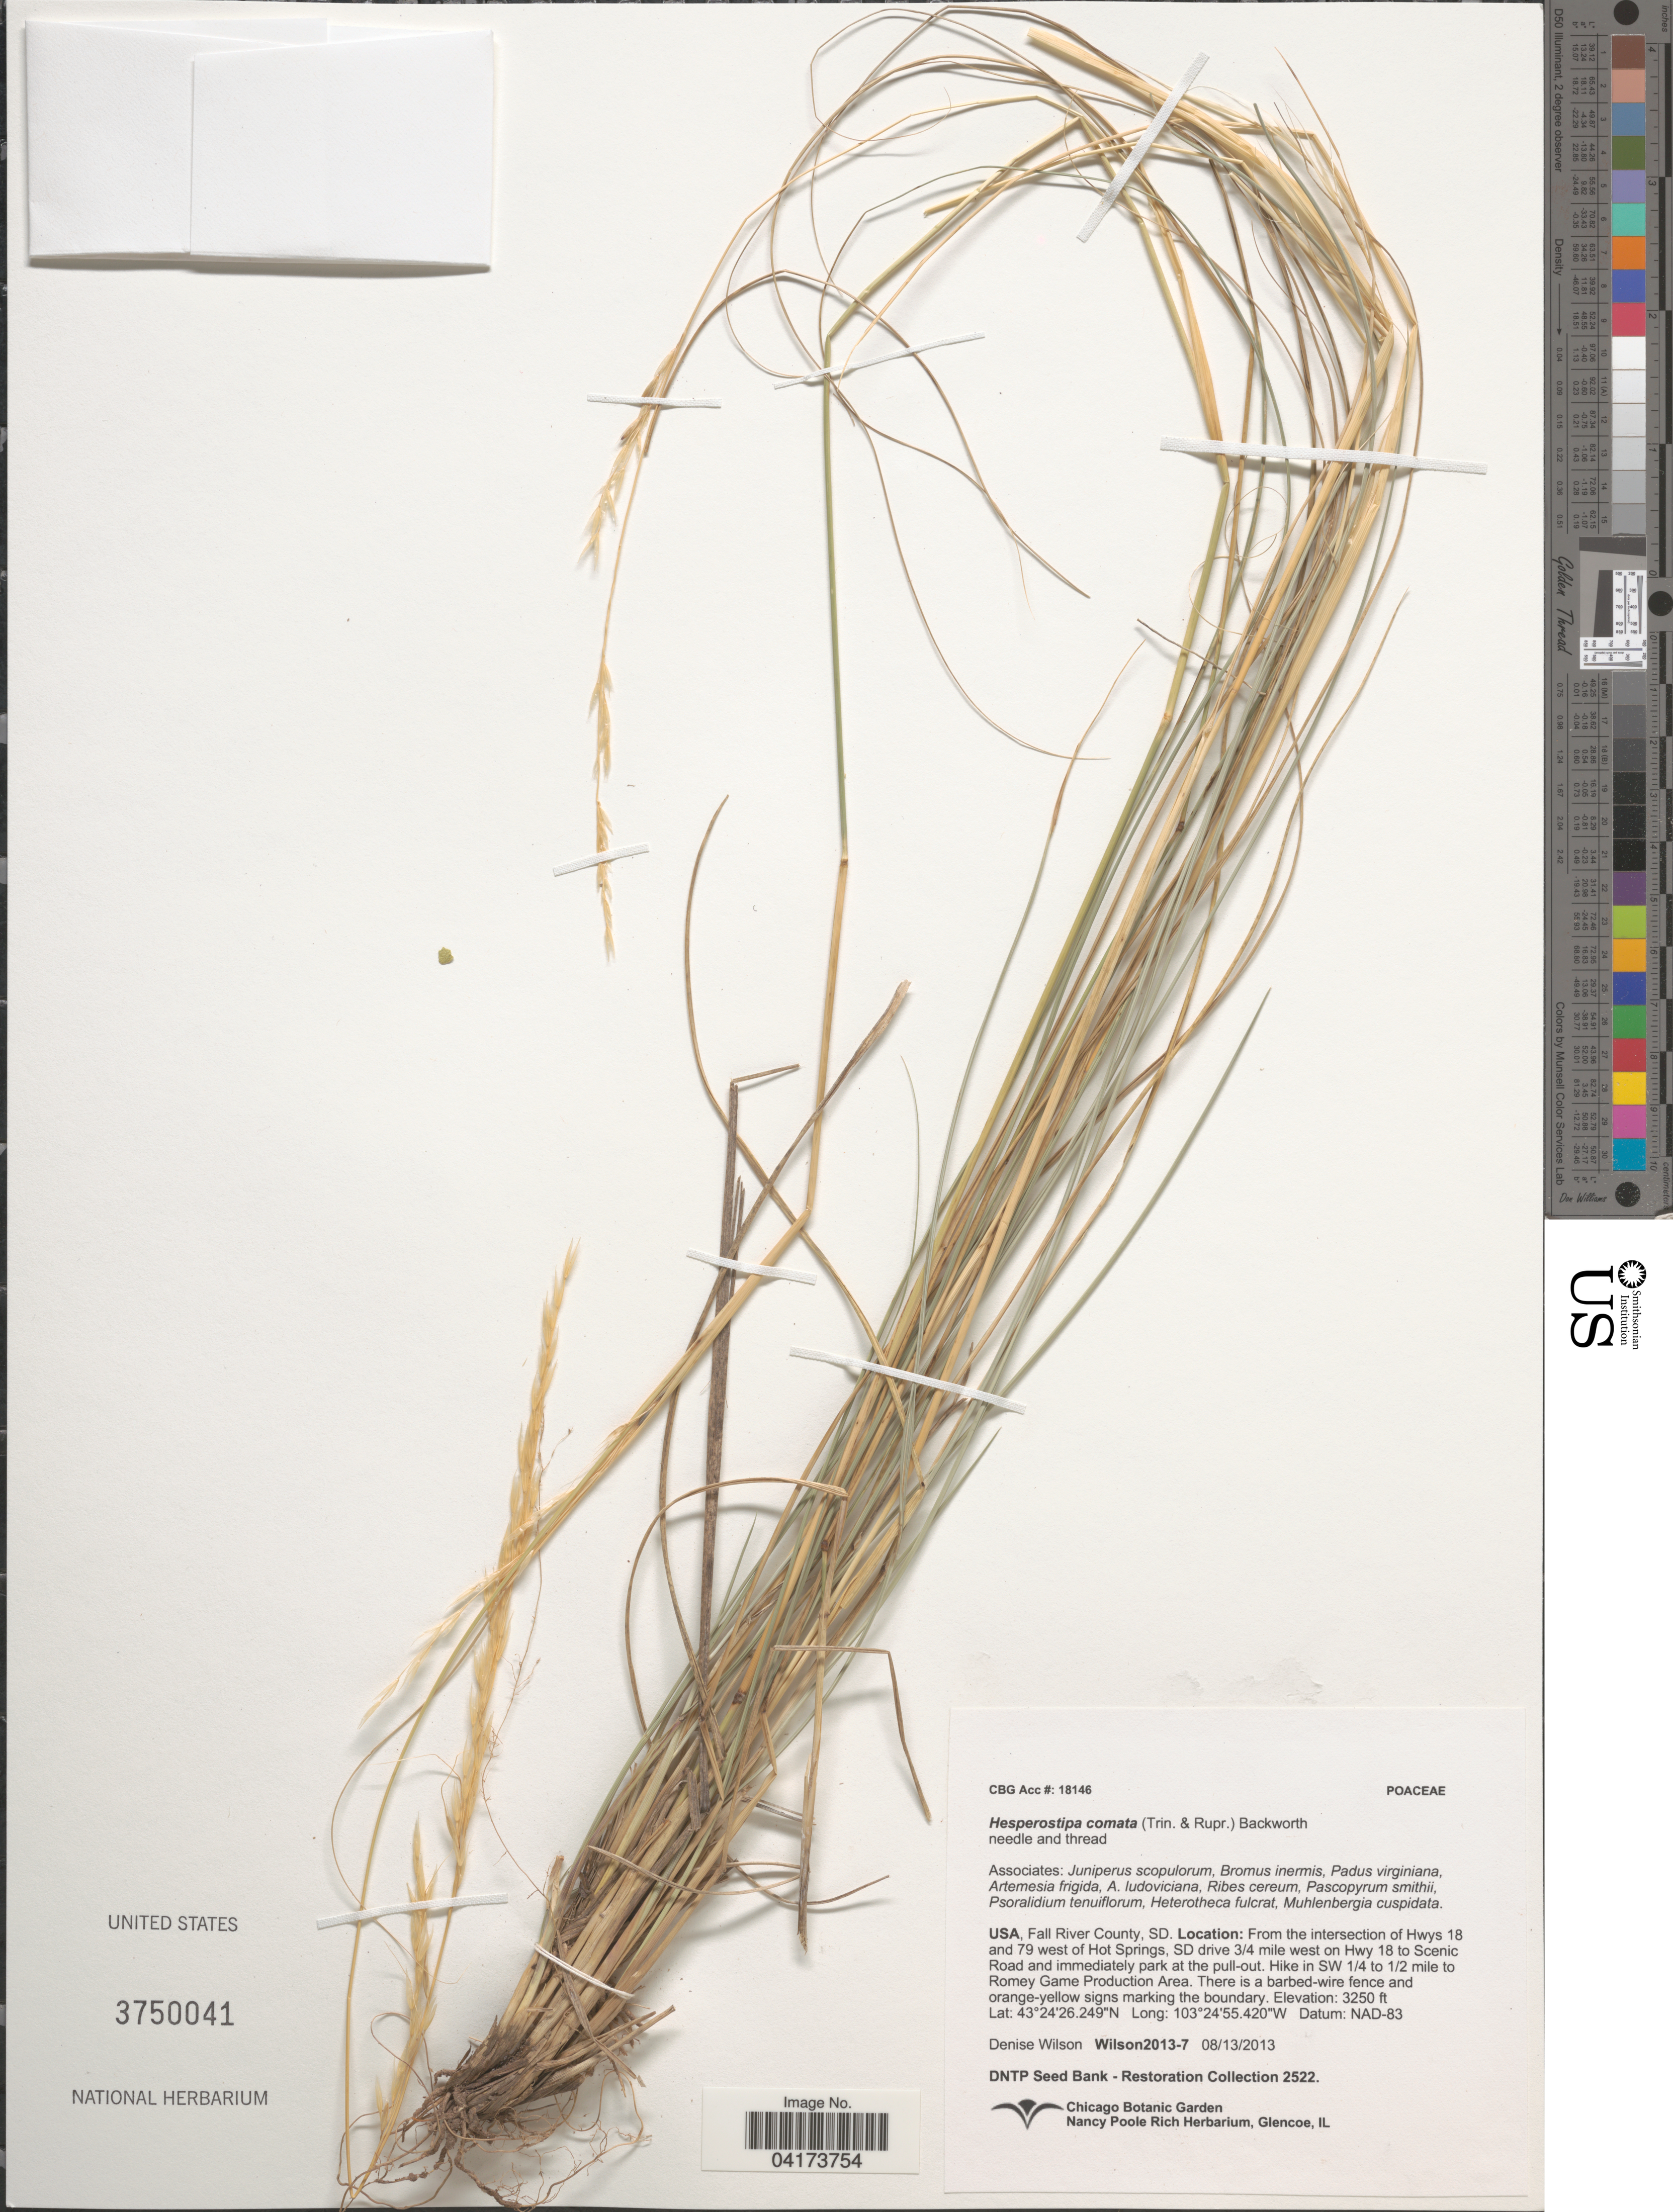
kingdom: Plantae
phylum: Tracheophyta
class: Liliopsida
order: Poales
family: Poaceae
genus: Hesperostipa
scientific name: Hesperostipa comata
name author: (Trin. & Rupr.) Barkworth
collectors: D. Wilson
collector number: Wilson2013-7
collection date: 2013-08-13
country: United States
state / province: South Dakota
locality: Fall River County. From the intersection of Hwys 18 and 79 west of Hot Springs, SD, drive 3/4 mile west on Hwy 18 to Scenic Road and immediately park at pull out. Hike in SW 1/4 to 1/2 mile to Romey Game Production Area. There is a barbed-wire fence and orange-yellow signs marking the boundary.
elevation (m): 991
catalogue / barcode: US 3750041